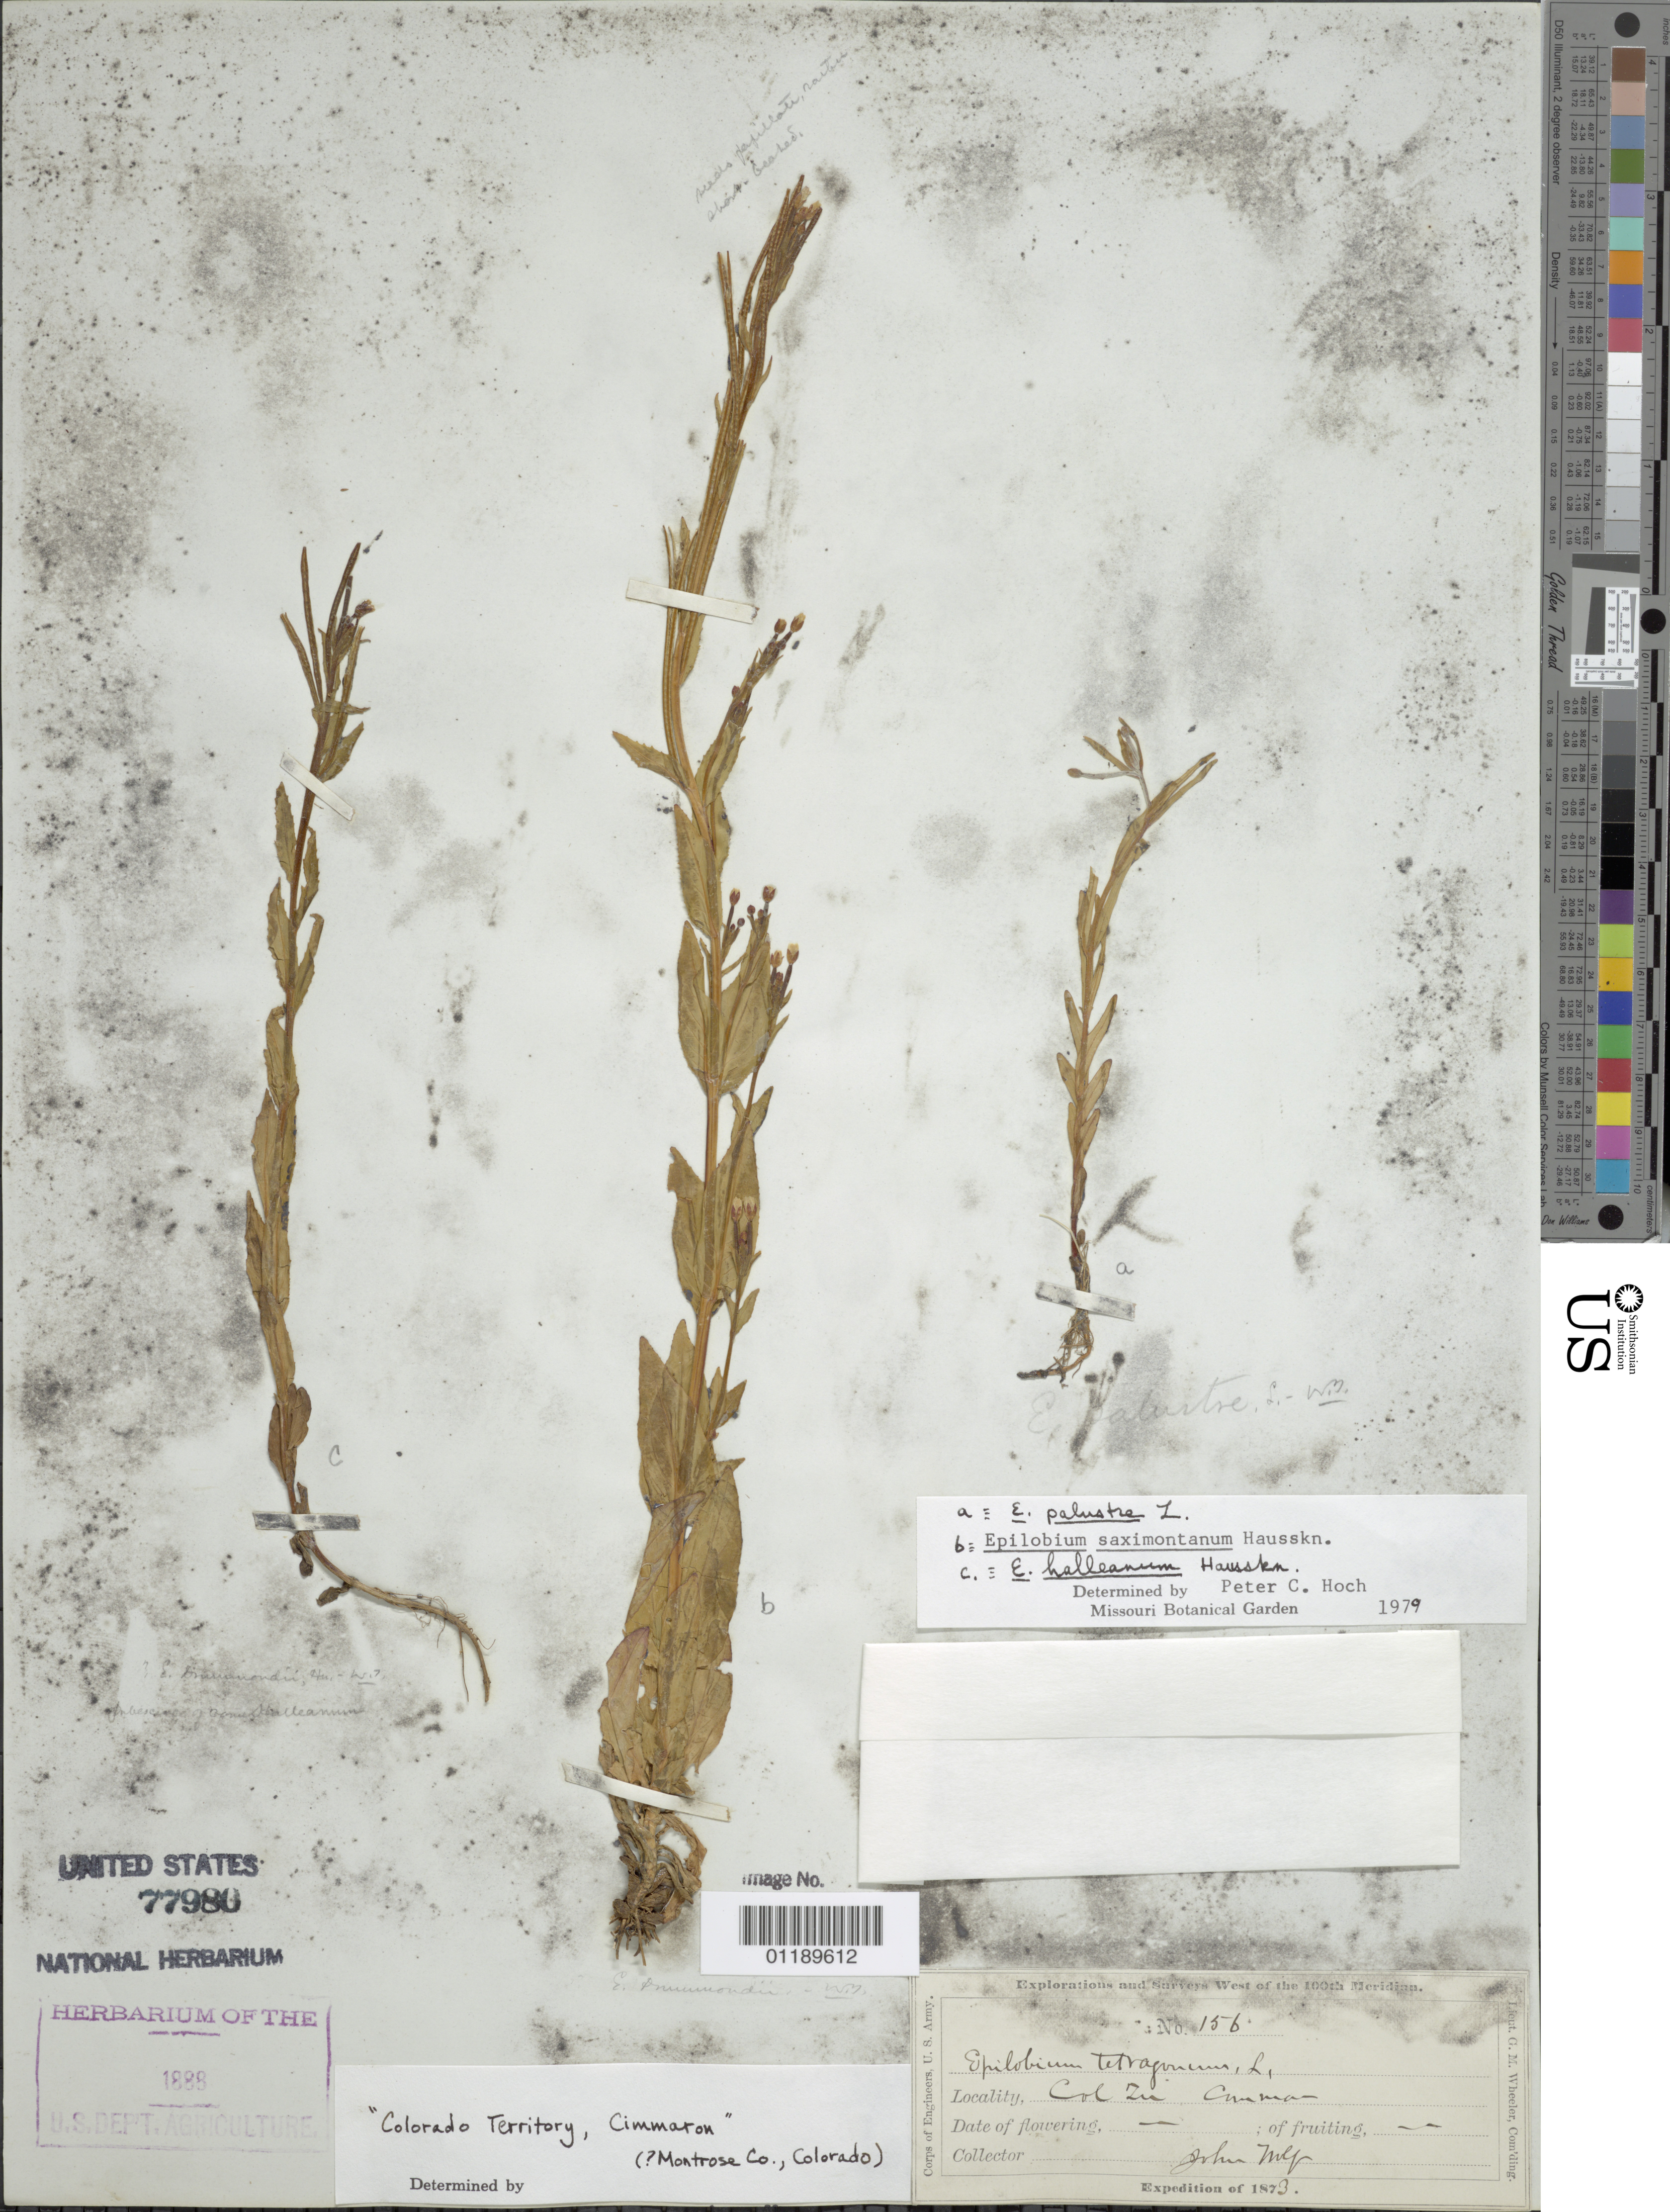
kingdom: Plantae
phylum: Tracheophyta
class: Magnoliopsida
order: Myrtales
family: Onagraceae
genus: Epilobium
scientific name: Epilobium saximontanum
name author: Hausskn.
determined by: Hoch, P. C.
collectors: J. Wolf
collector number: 156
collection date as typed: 1873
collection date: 1873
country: United States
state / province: Colorado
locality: Cimarron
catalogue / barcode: US 77980